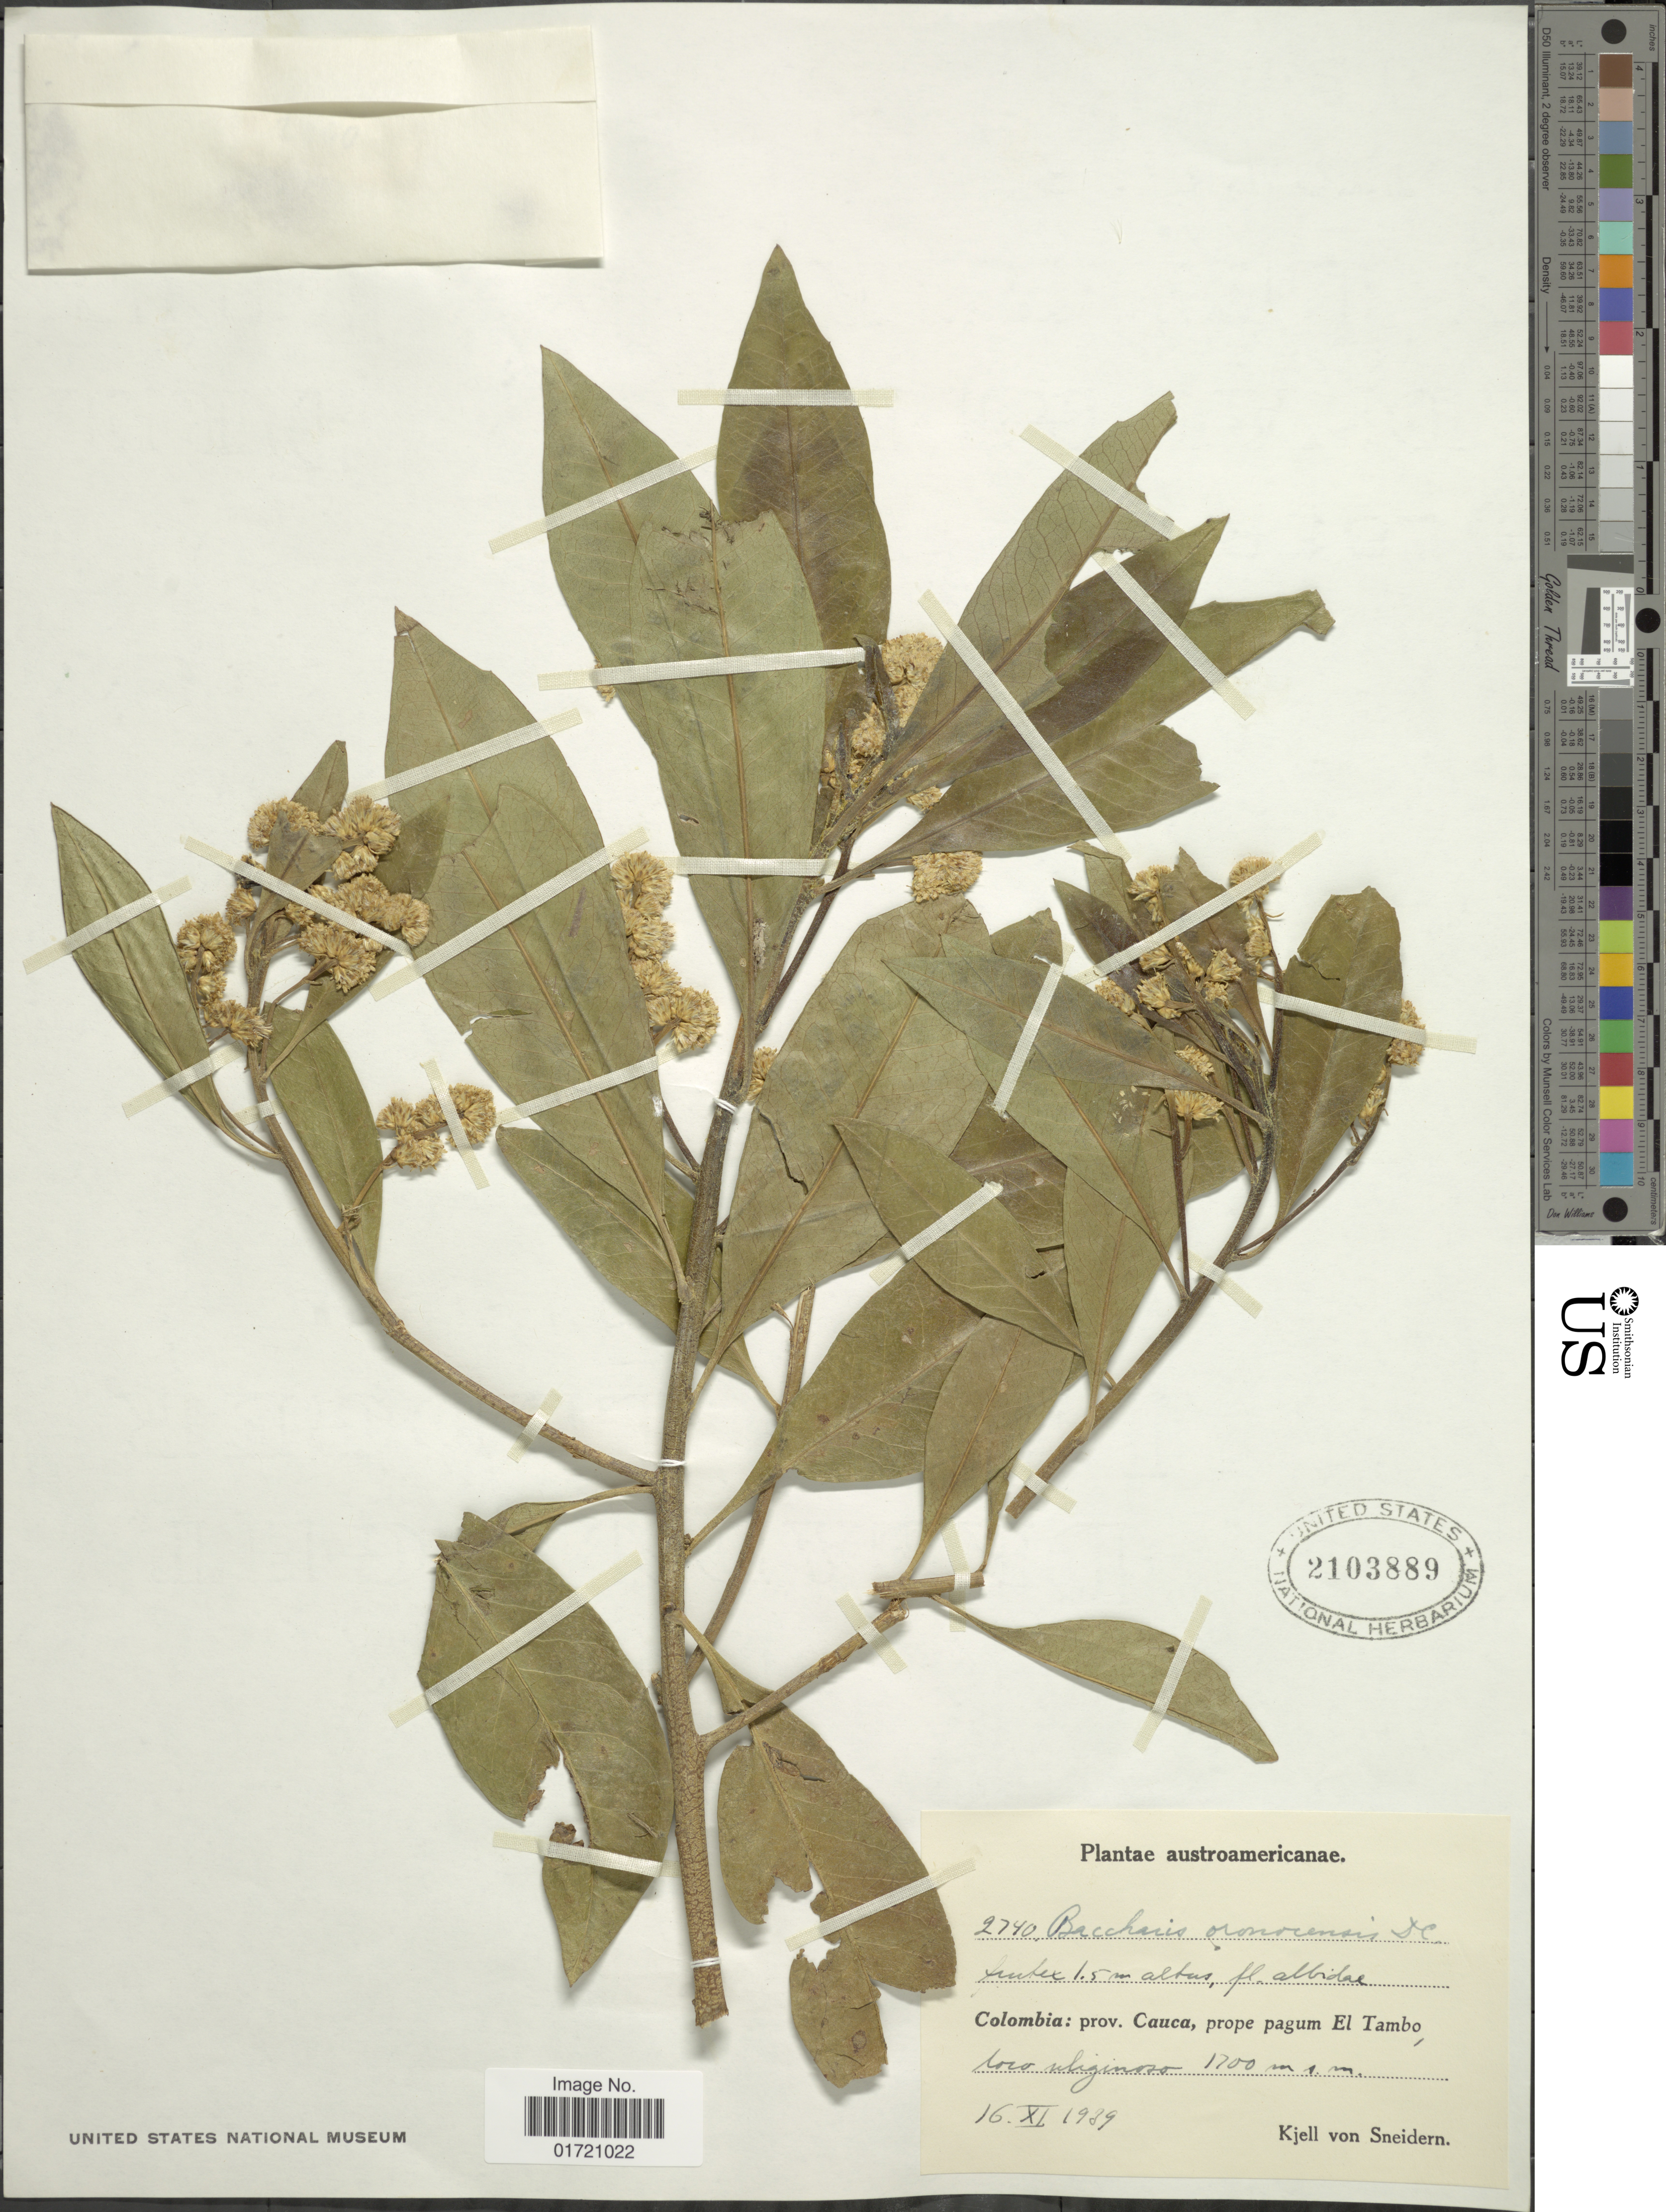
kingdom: Plantae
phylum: Tracheophyta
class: Magnoliopsida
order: Asterales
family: Asteraceae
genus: Baccharis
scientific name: Baccharis nitida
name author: (Ruiz & Pav.) Pers.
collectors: K. von Sneidern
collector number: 2740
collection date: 1939-11-16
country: Colombia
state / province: Cauca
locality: Colombia: prov. Cauca, prope pagum El Tambo, loco uliginoso.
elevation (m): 1700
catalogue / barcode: US 2103889